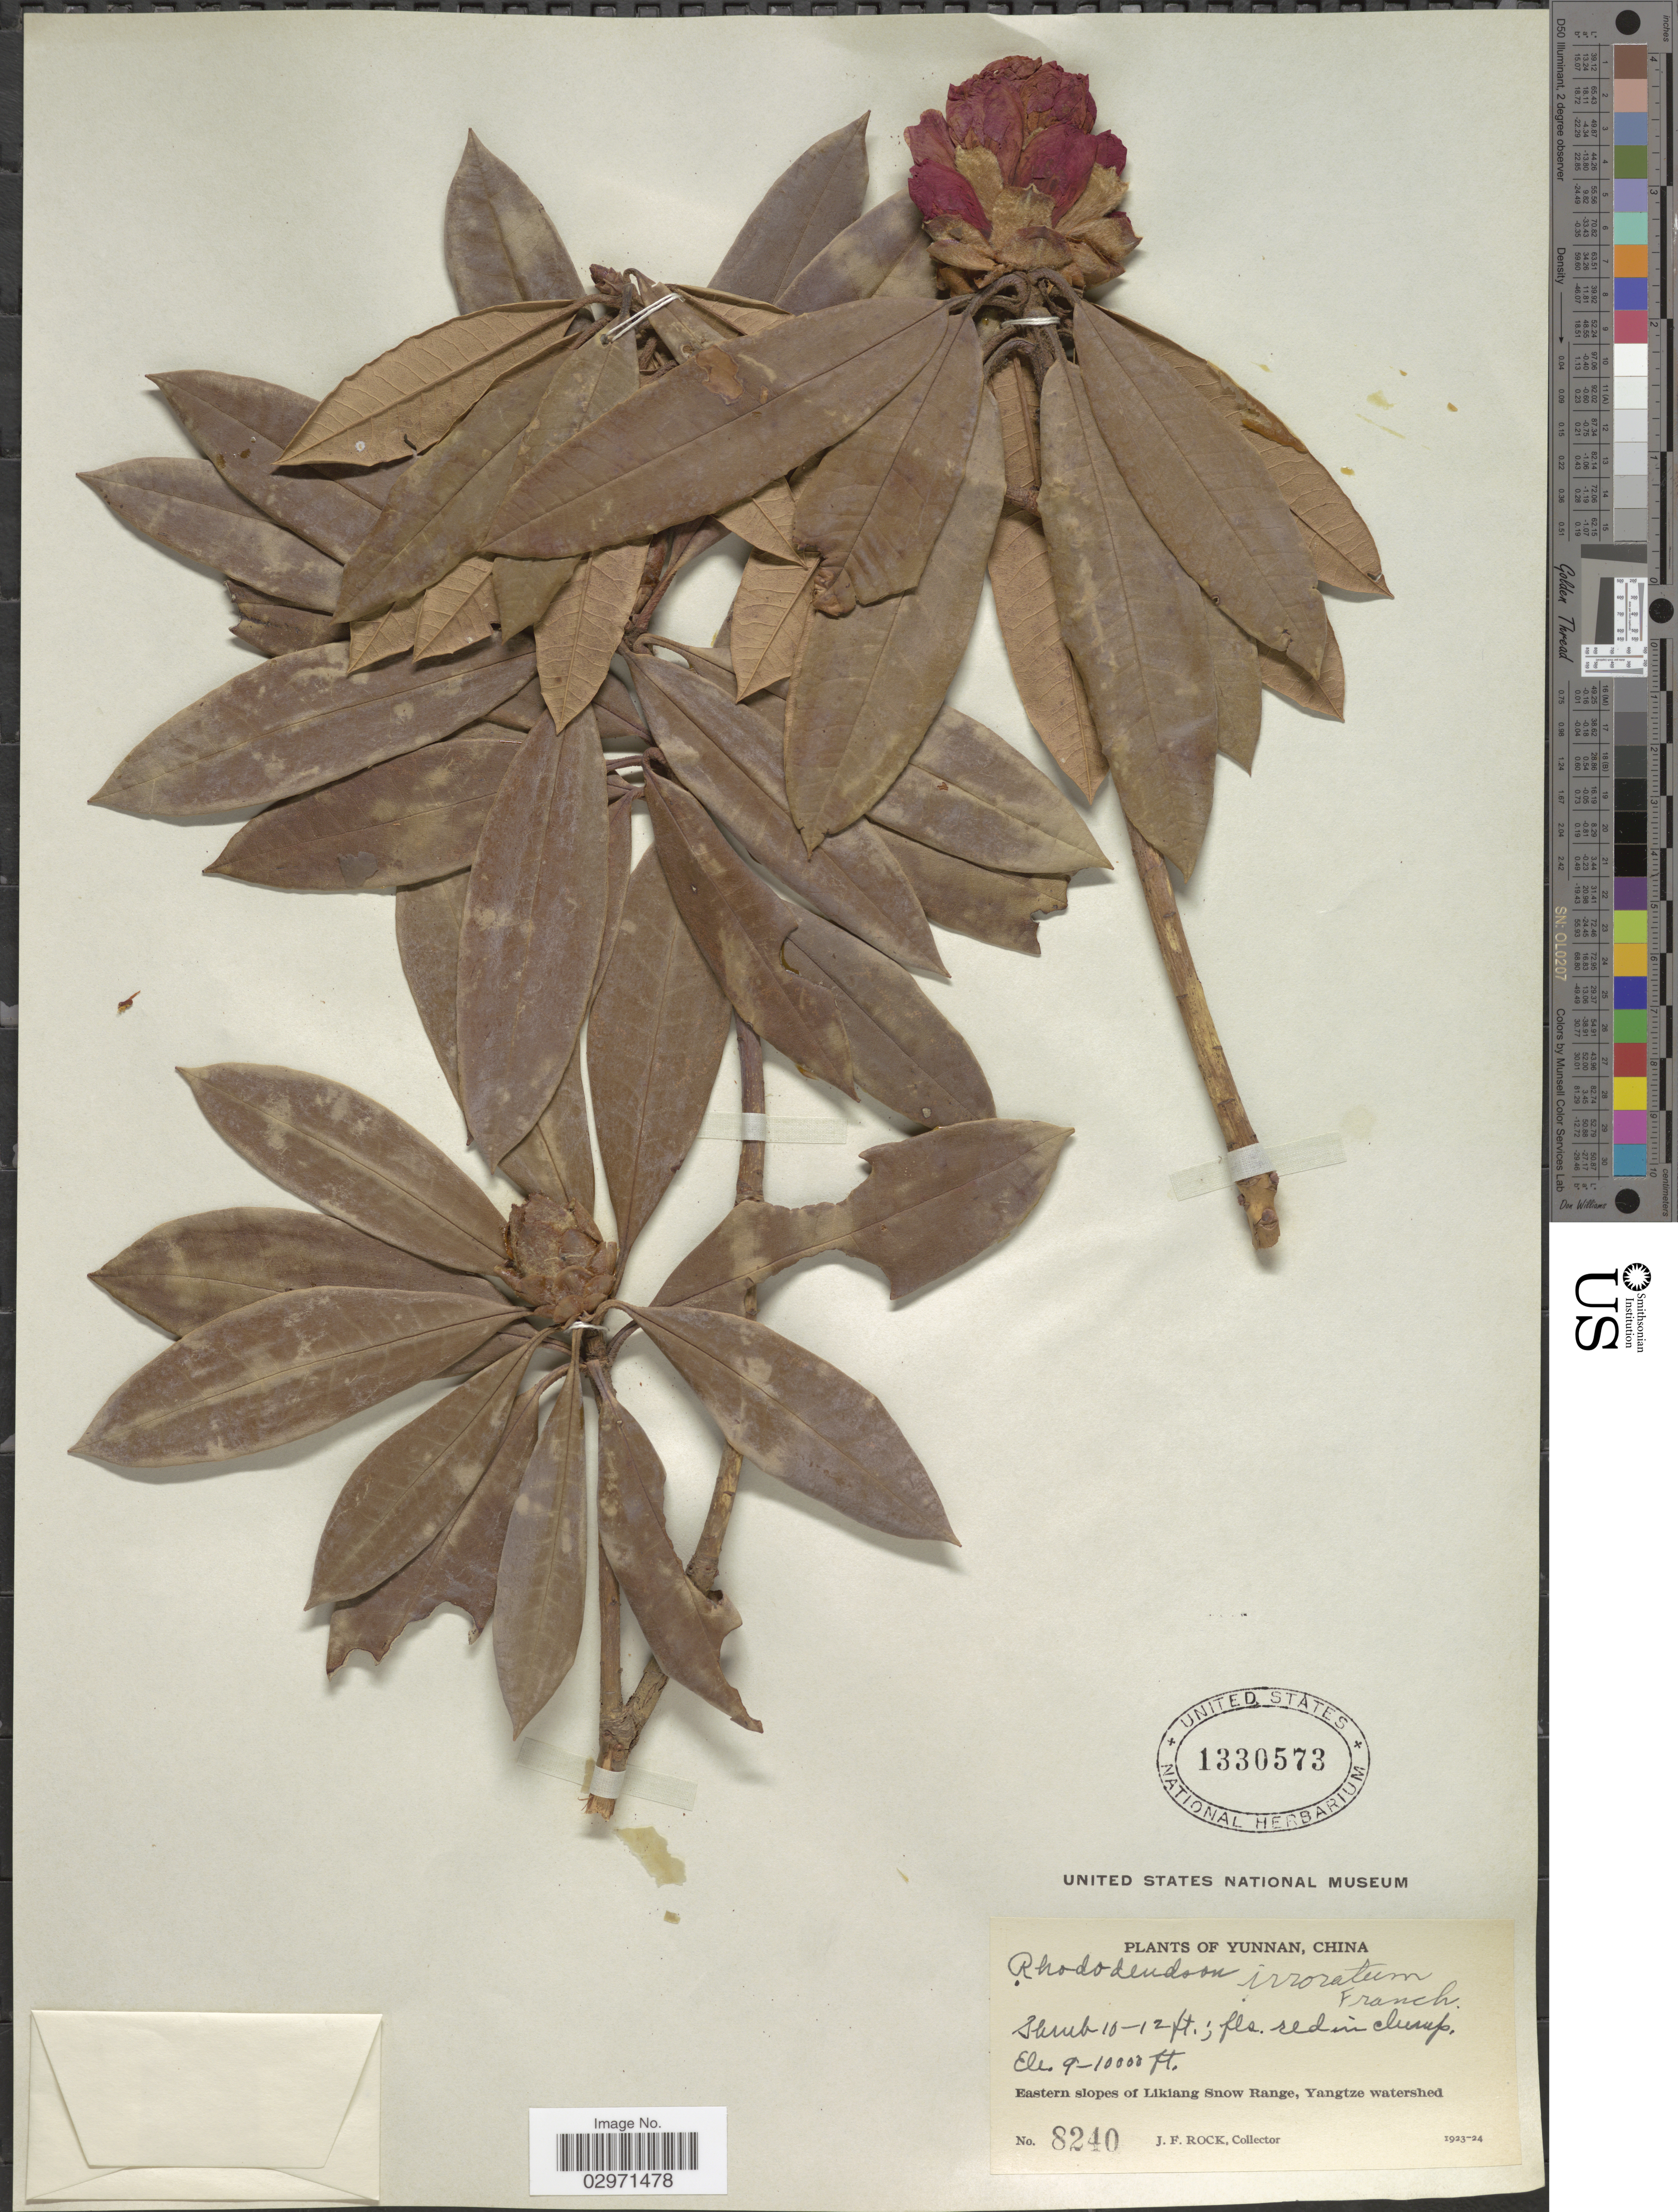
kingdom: Plantae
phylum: Tracheophyta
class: Magnoliopsida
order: Ericales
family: Ericaceae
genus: Rhododendron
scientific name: Rhododendron irroratum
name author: Franch.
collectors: J. Rock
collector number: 8240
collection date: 1923/1924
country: China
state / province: Yunnan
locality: Eastern slopes of Likiang Snow Range, Yangtze watershed.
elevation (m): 2743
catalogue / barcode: US 1330573